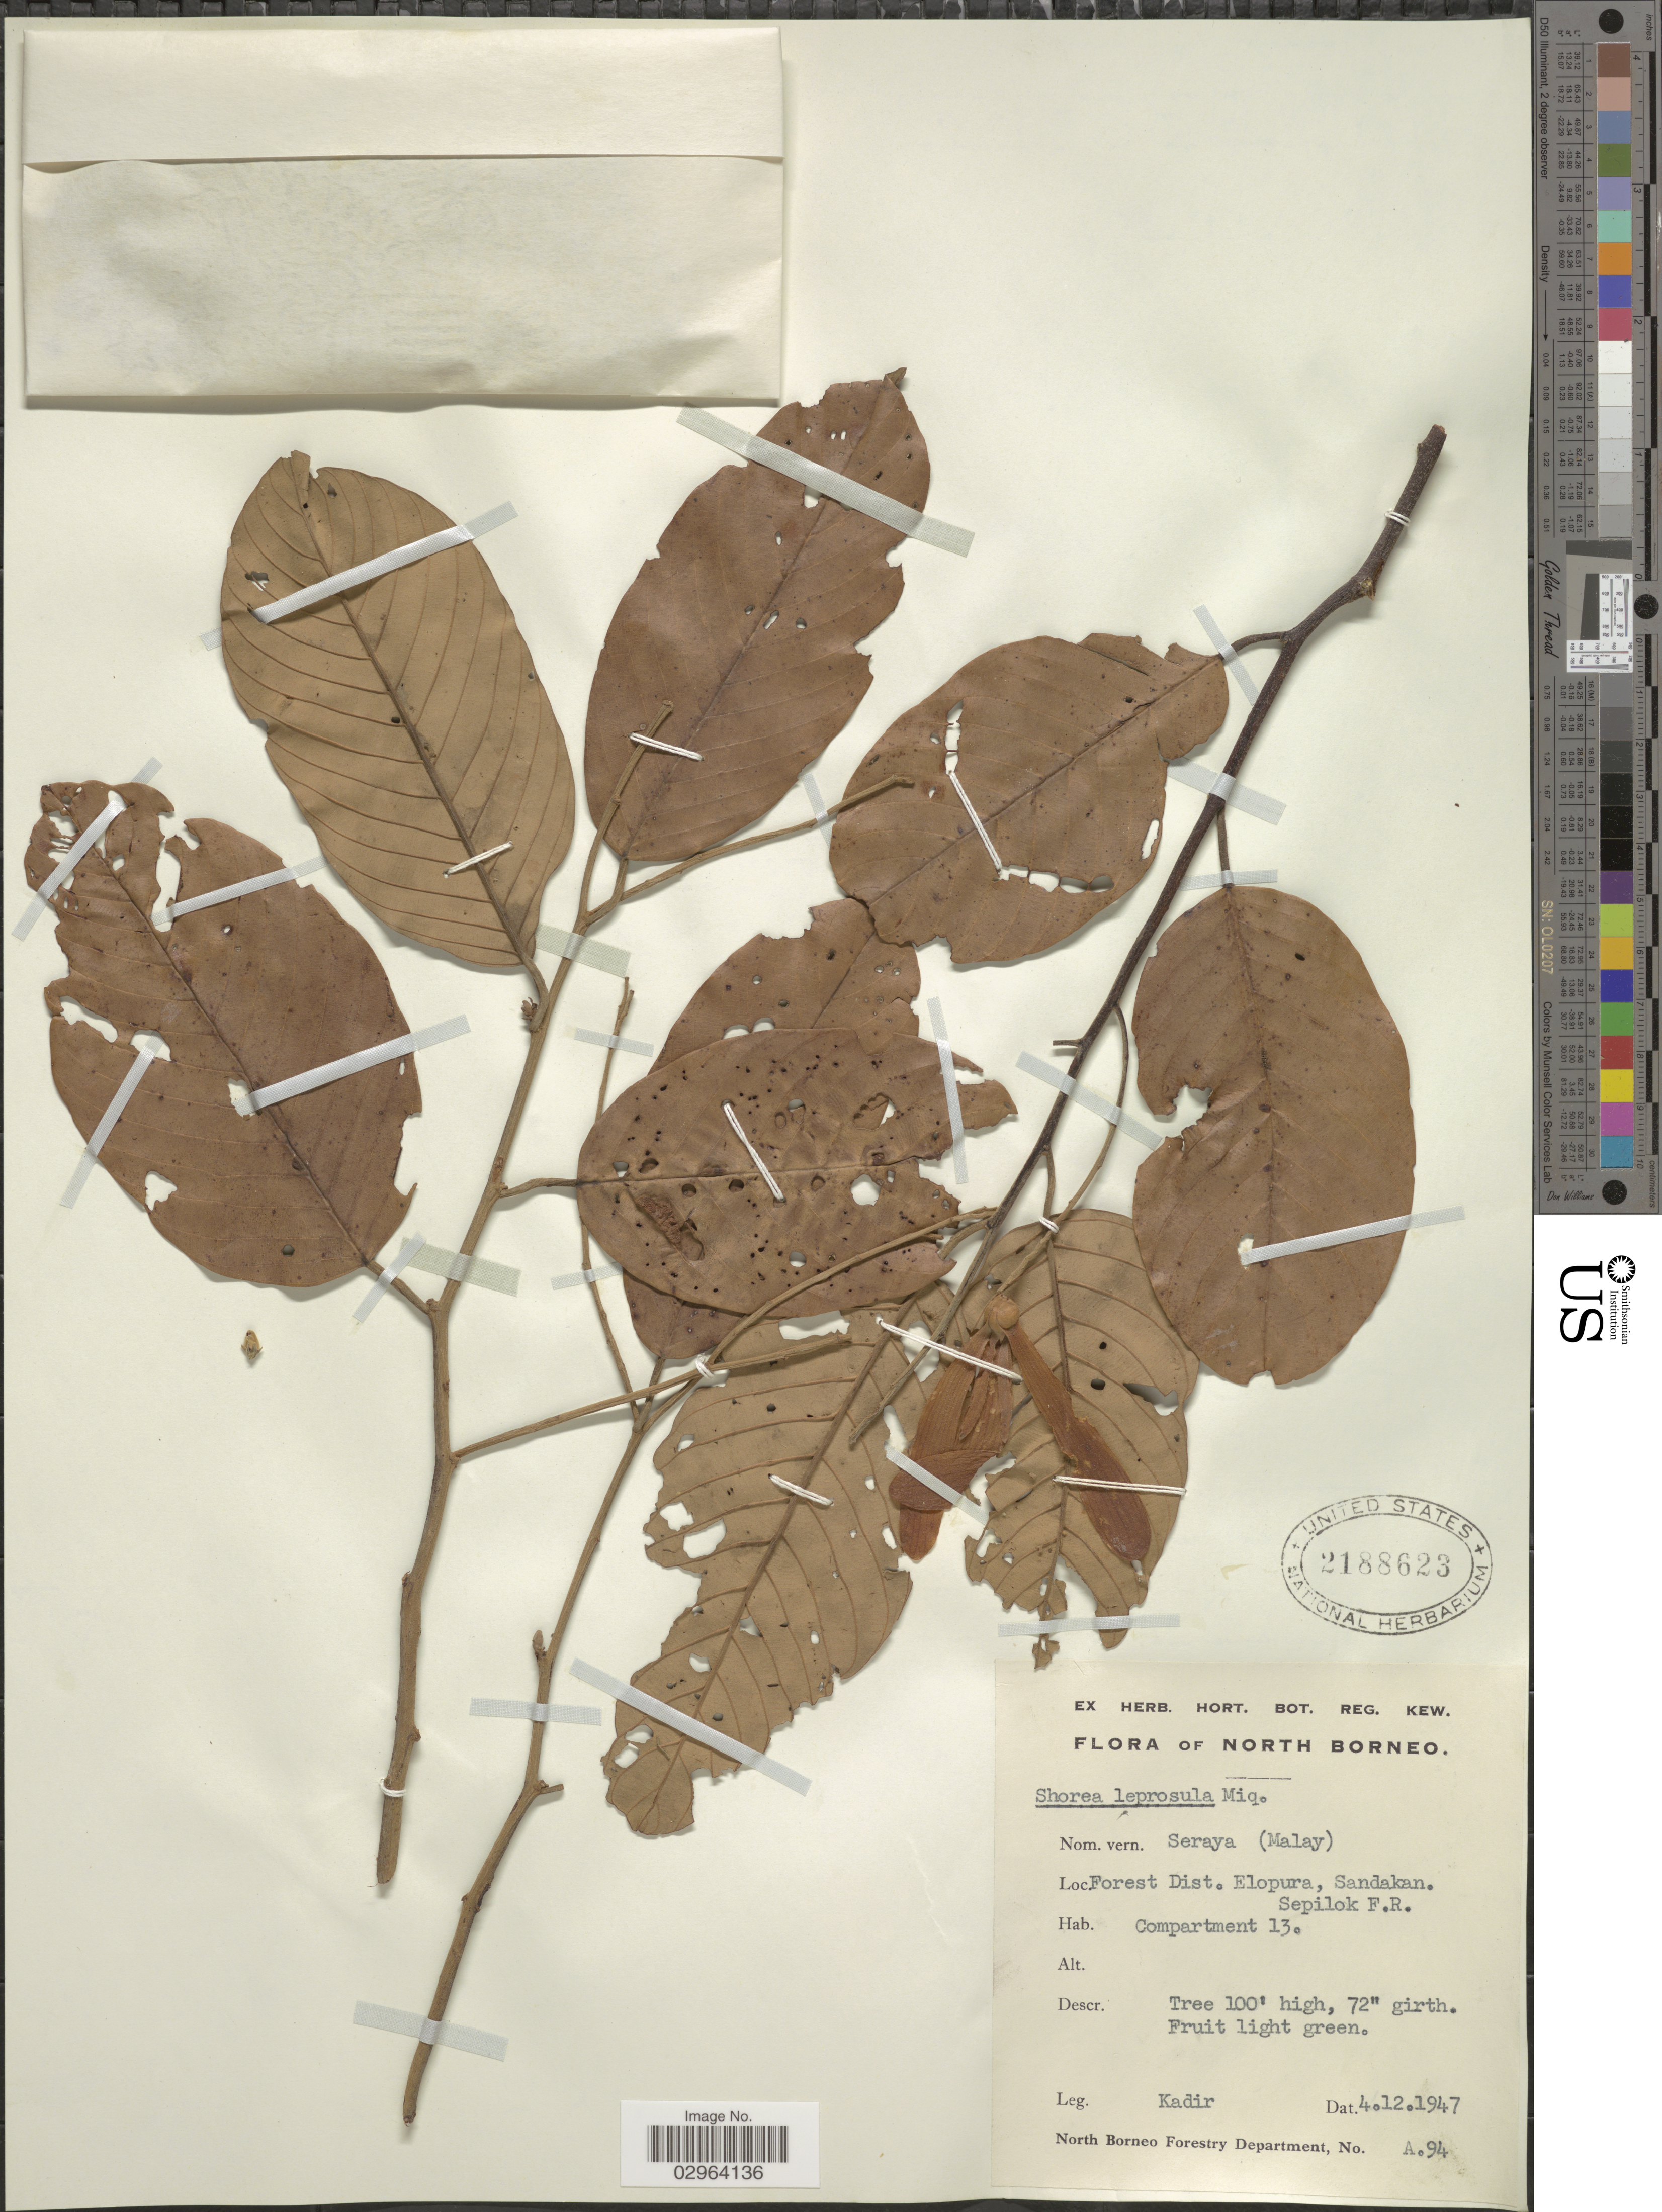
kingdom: Plantae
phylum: Tracheophyta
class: Magnoliopsida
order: Malvales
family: Dipterocarpaceae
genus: Rubroshorea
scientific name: Rubroshorea leprosula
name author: (Miq.) P.S. Ashton & J. Heck.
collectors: -. Kadir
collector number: A 94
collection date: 1947-12-04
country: Malaysia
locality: Forest Dist. Elopura, Sandakan. Sepilok F.R. Compartment 13.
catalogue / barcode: US 2188623